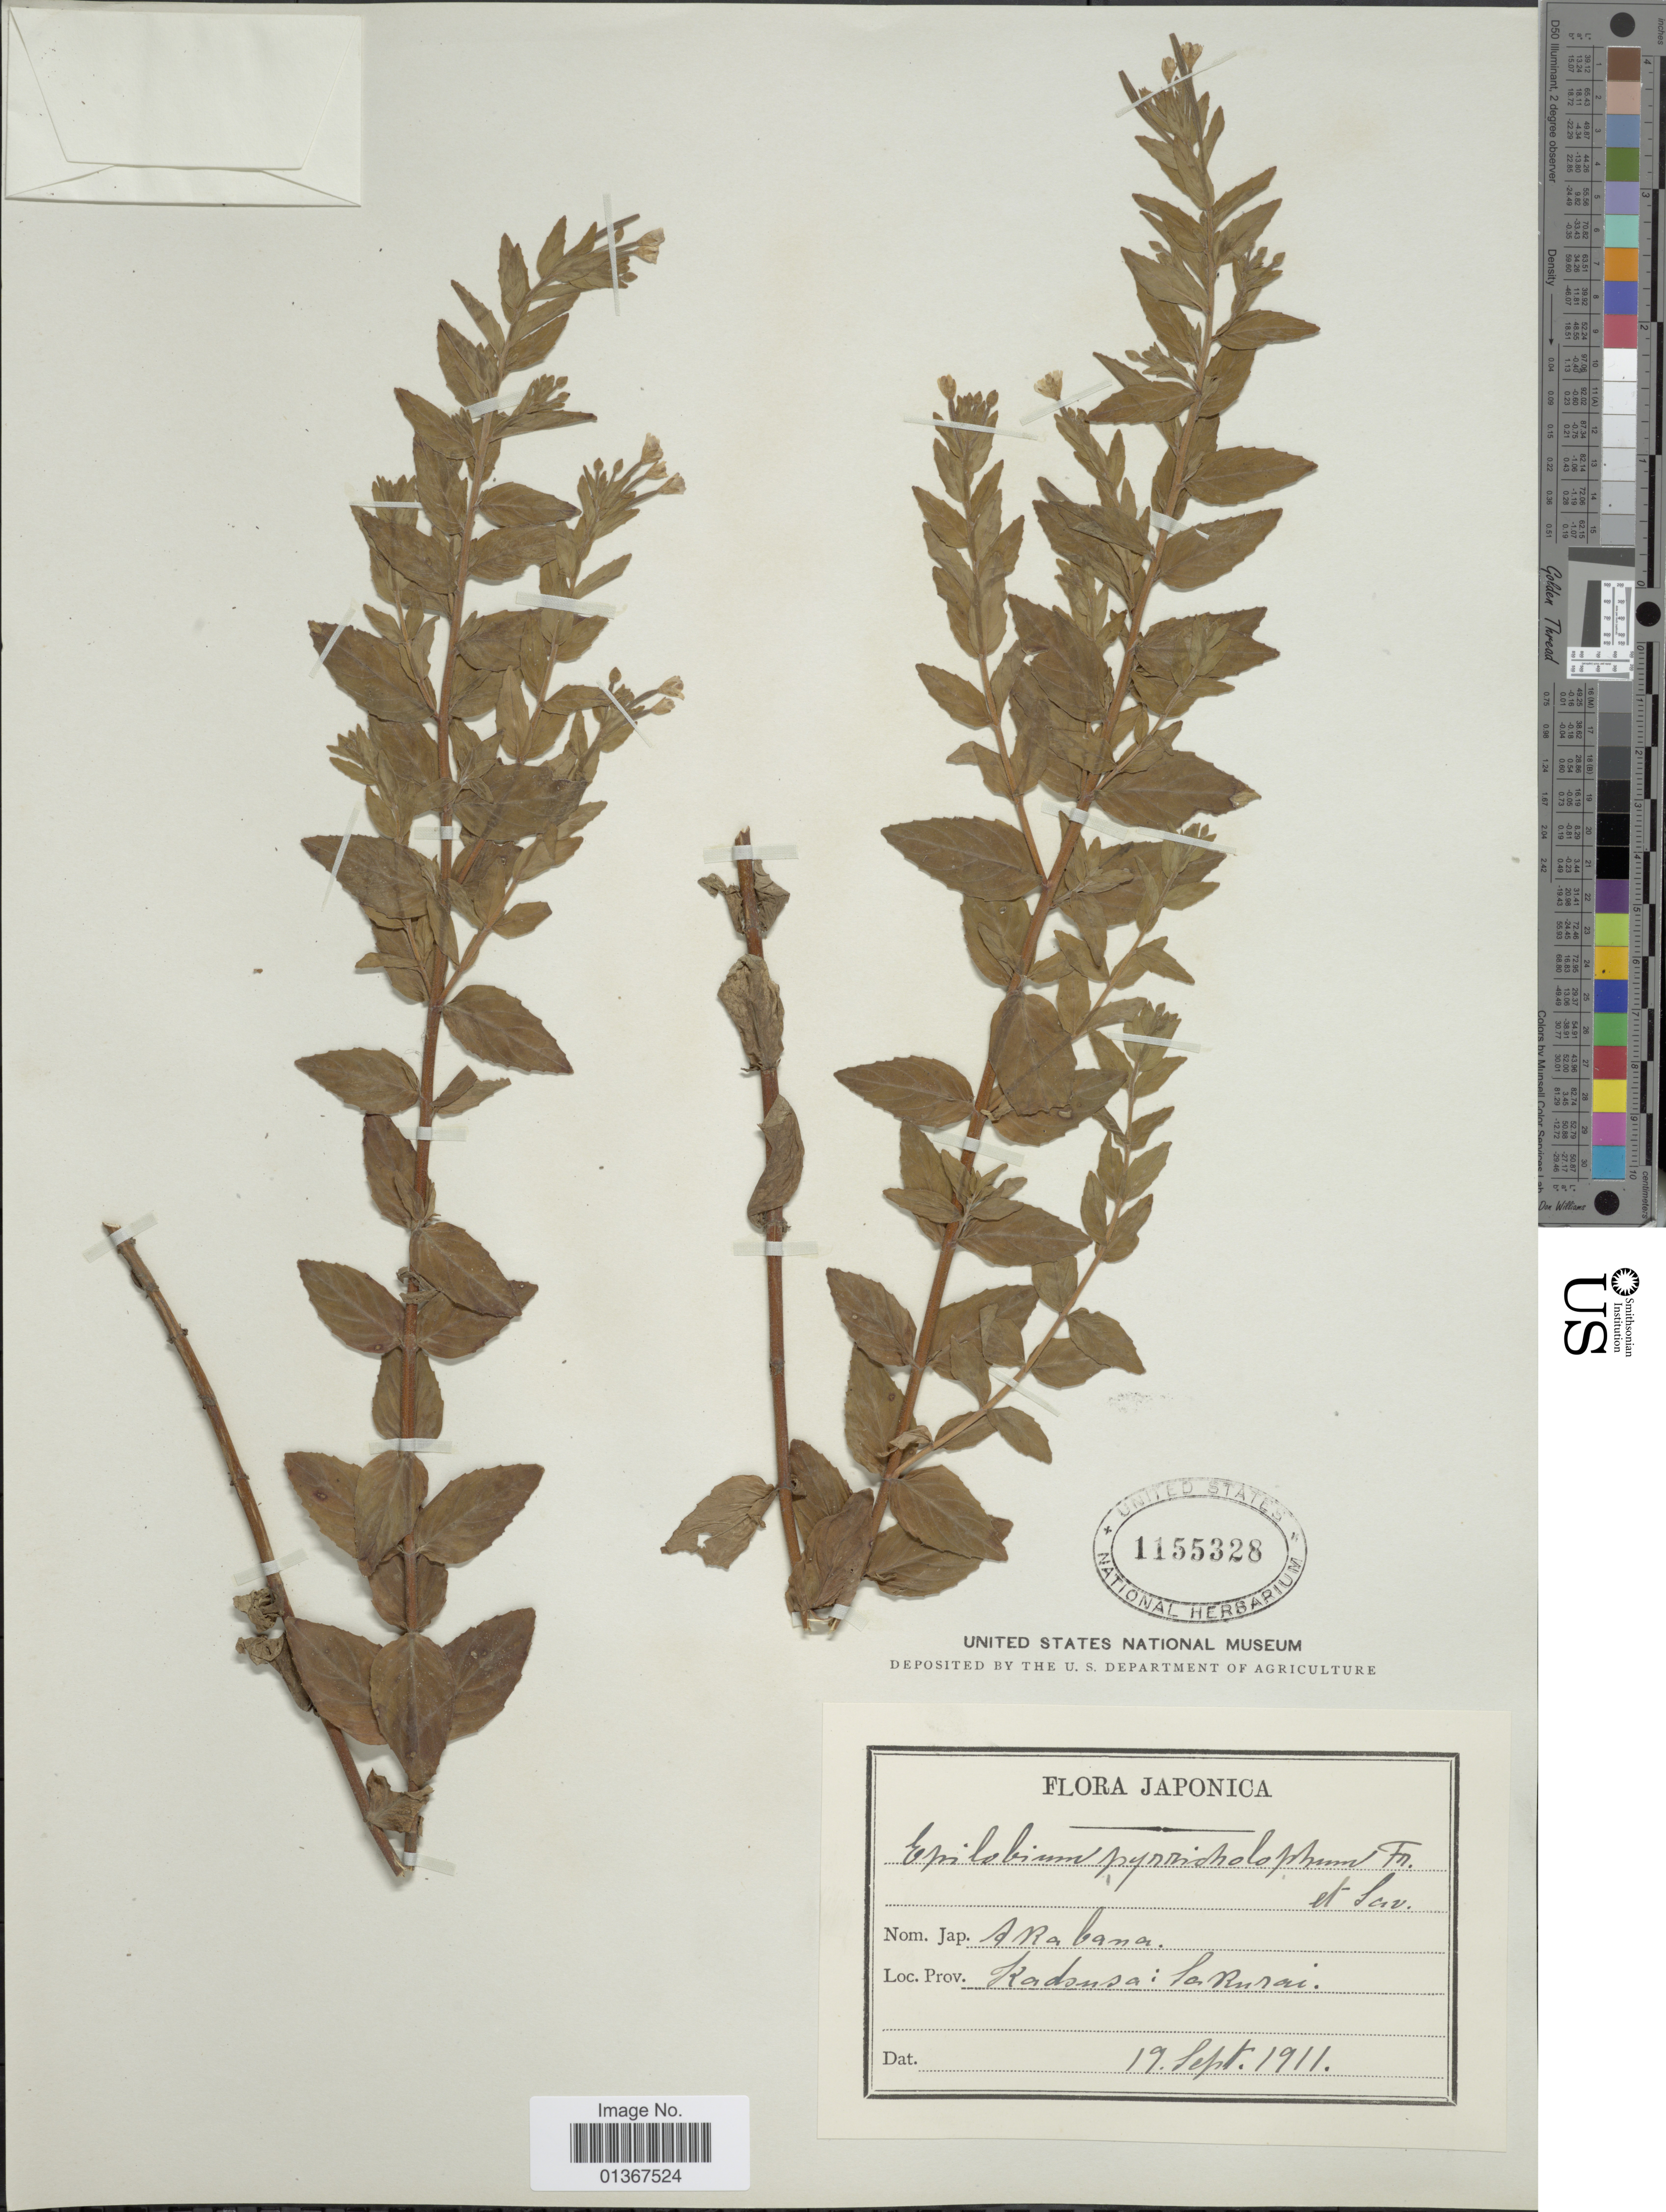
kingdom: Plantae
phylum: Tracheophyta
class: Magnoliopsida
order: Myrtales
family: Onagraceae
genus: Epilobium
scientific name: Epilobium pyrricholophum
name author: Franch. & Sav.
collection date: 1911-09-19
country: Japan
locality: Kadsusa: Sakurai.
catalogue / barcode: US 1155328